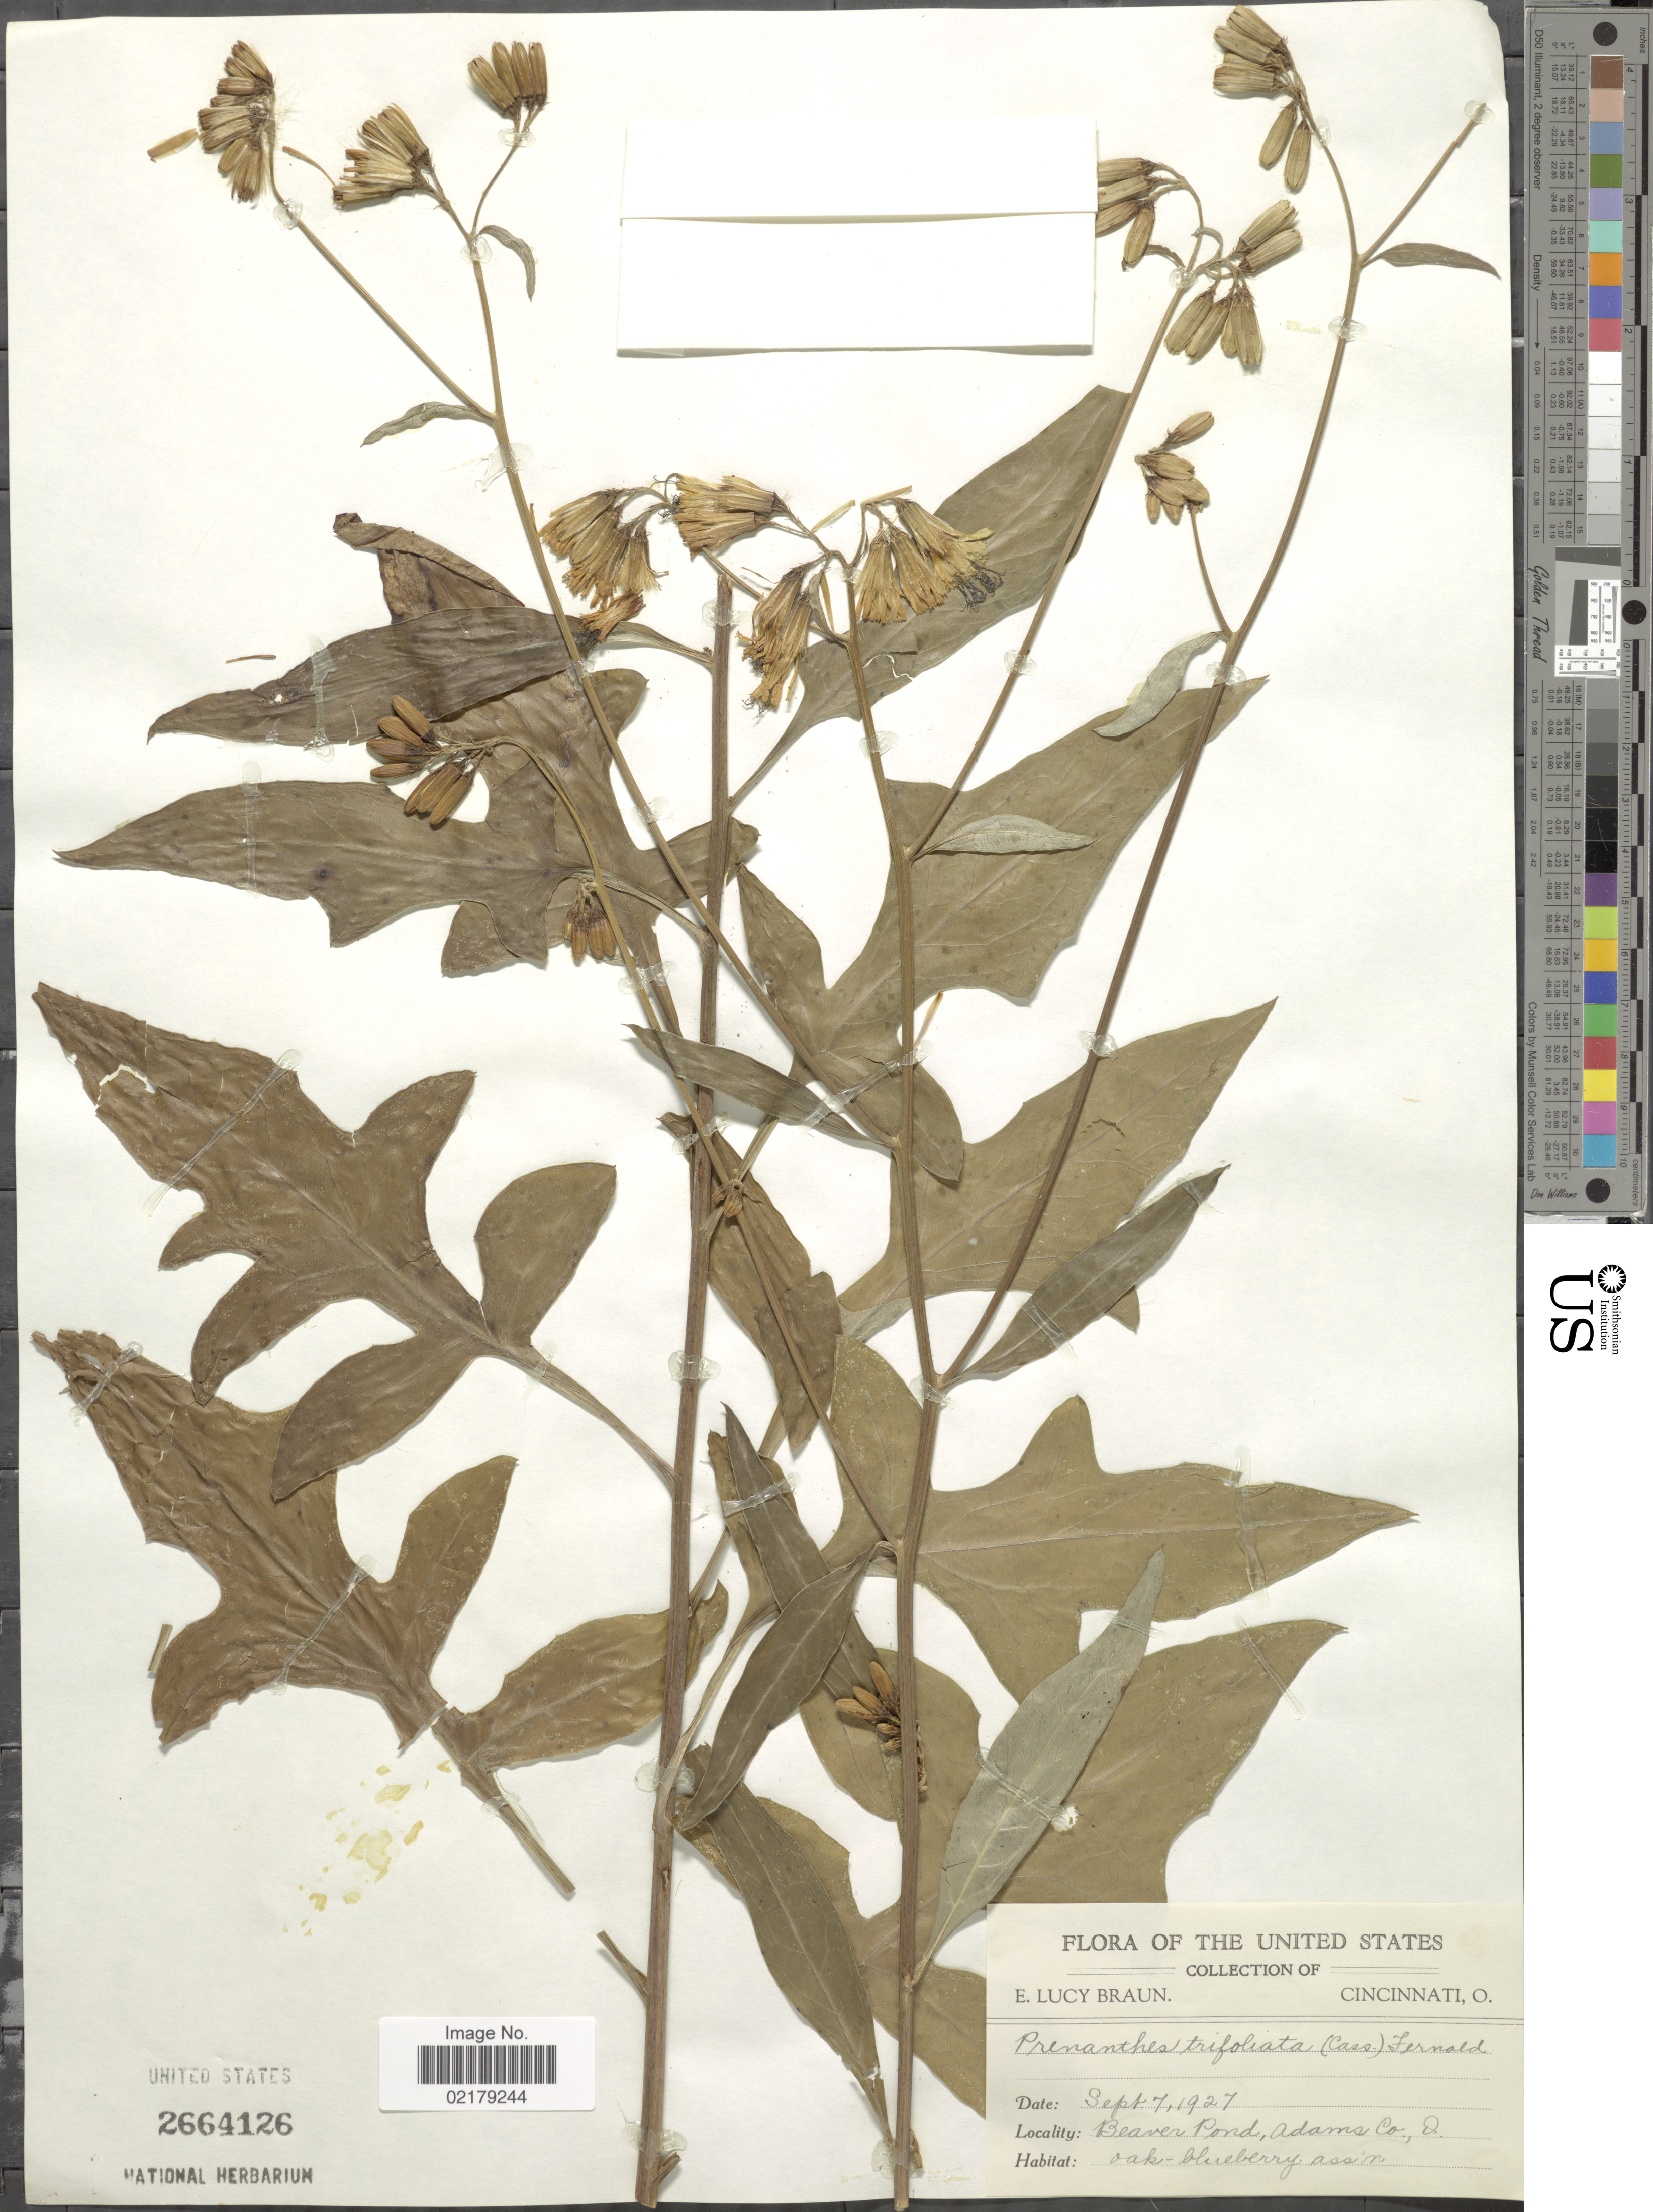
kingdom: Plantae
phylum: Tracheophyta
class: Magnoliopsida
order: Asterales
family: Asteraceae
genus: Nabalus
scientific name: Nabalus serpentarius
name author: (Pursh) Hook.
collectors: E. L. Braun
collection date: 1927-09-07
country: United States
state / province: Ohio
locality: Beaver Pond, Adams Co., oak-blueberry assin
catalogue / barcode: US 2664126